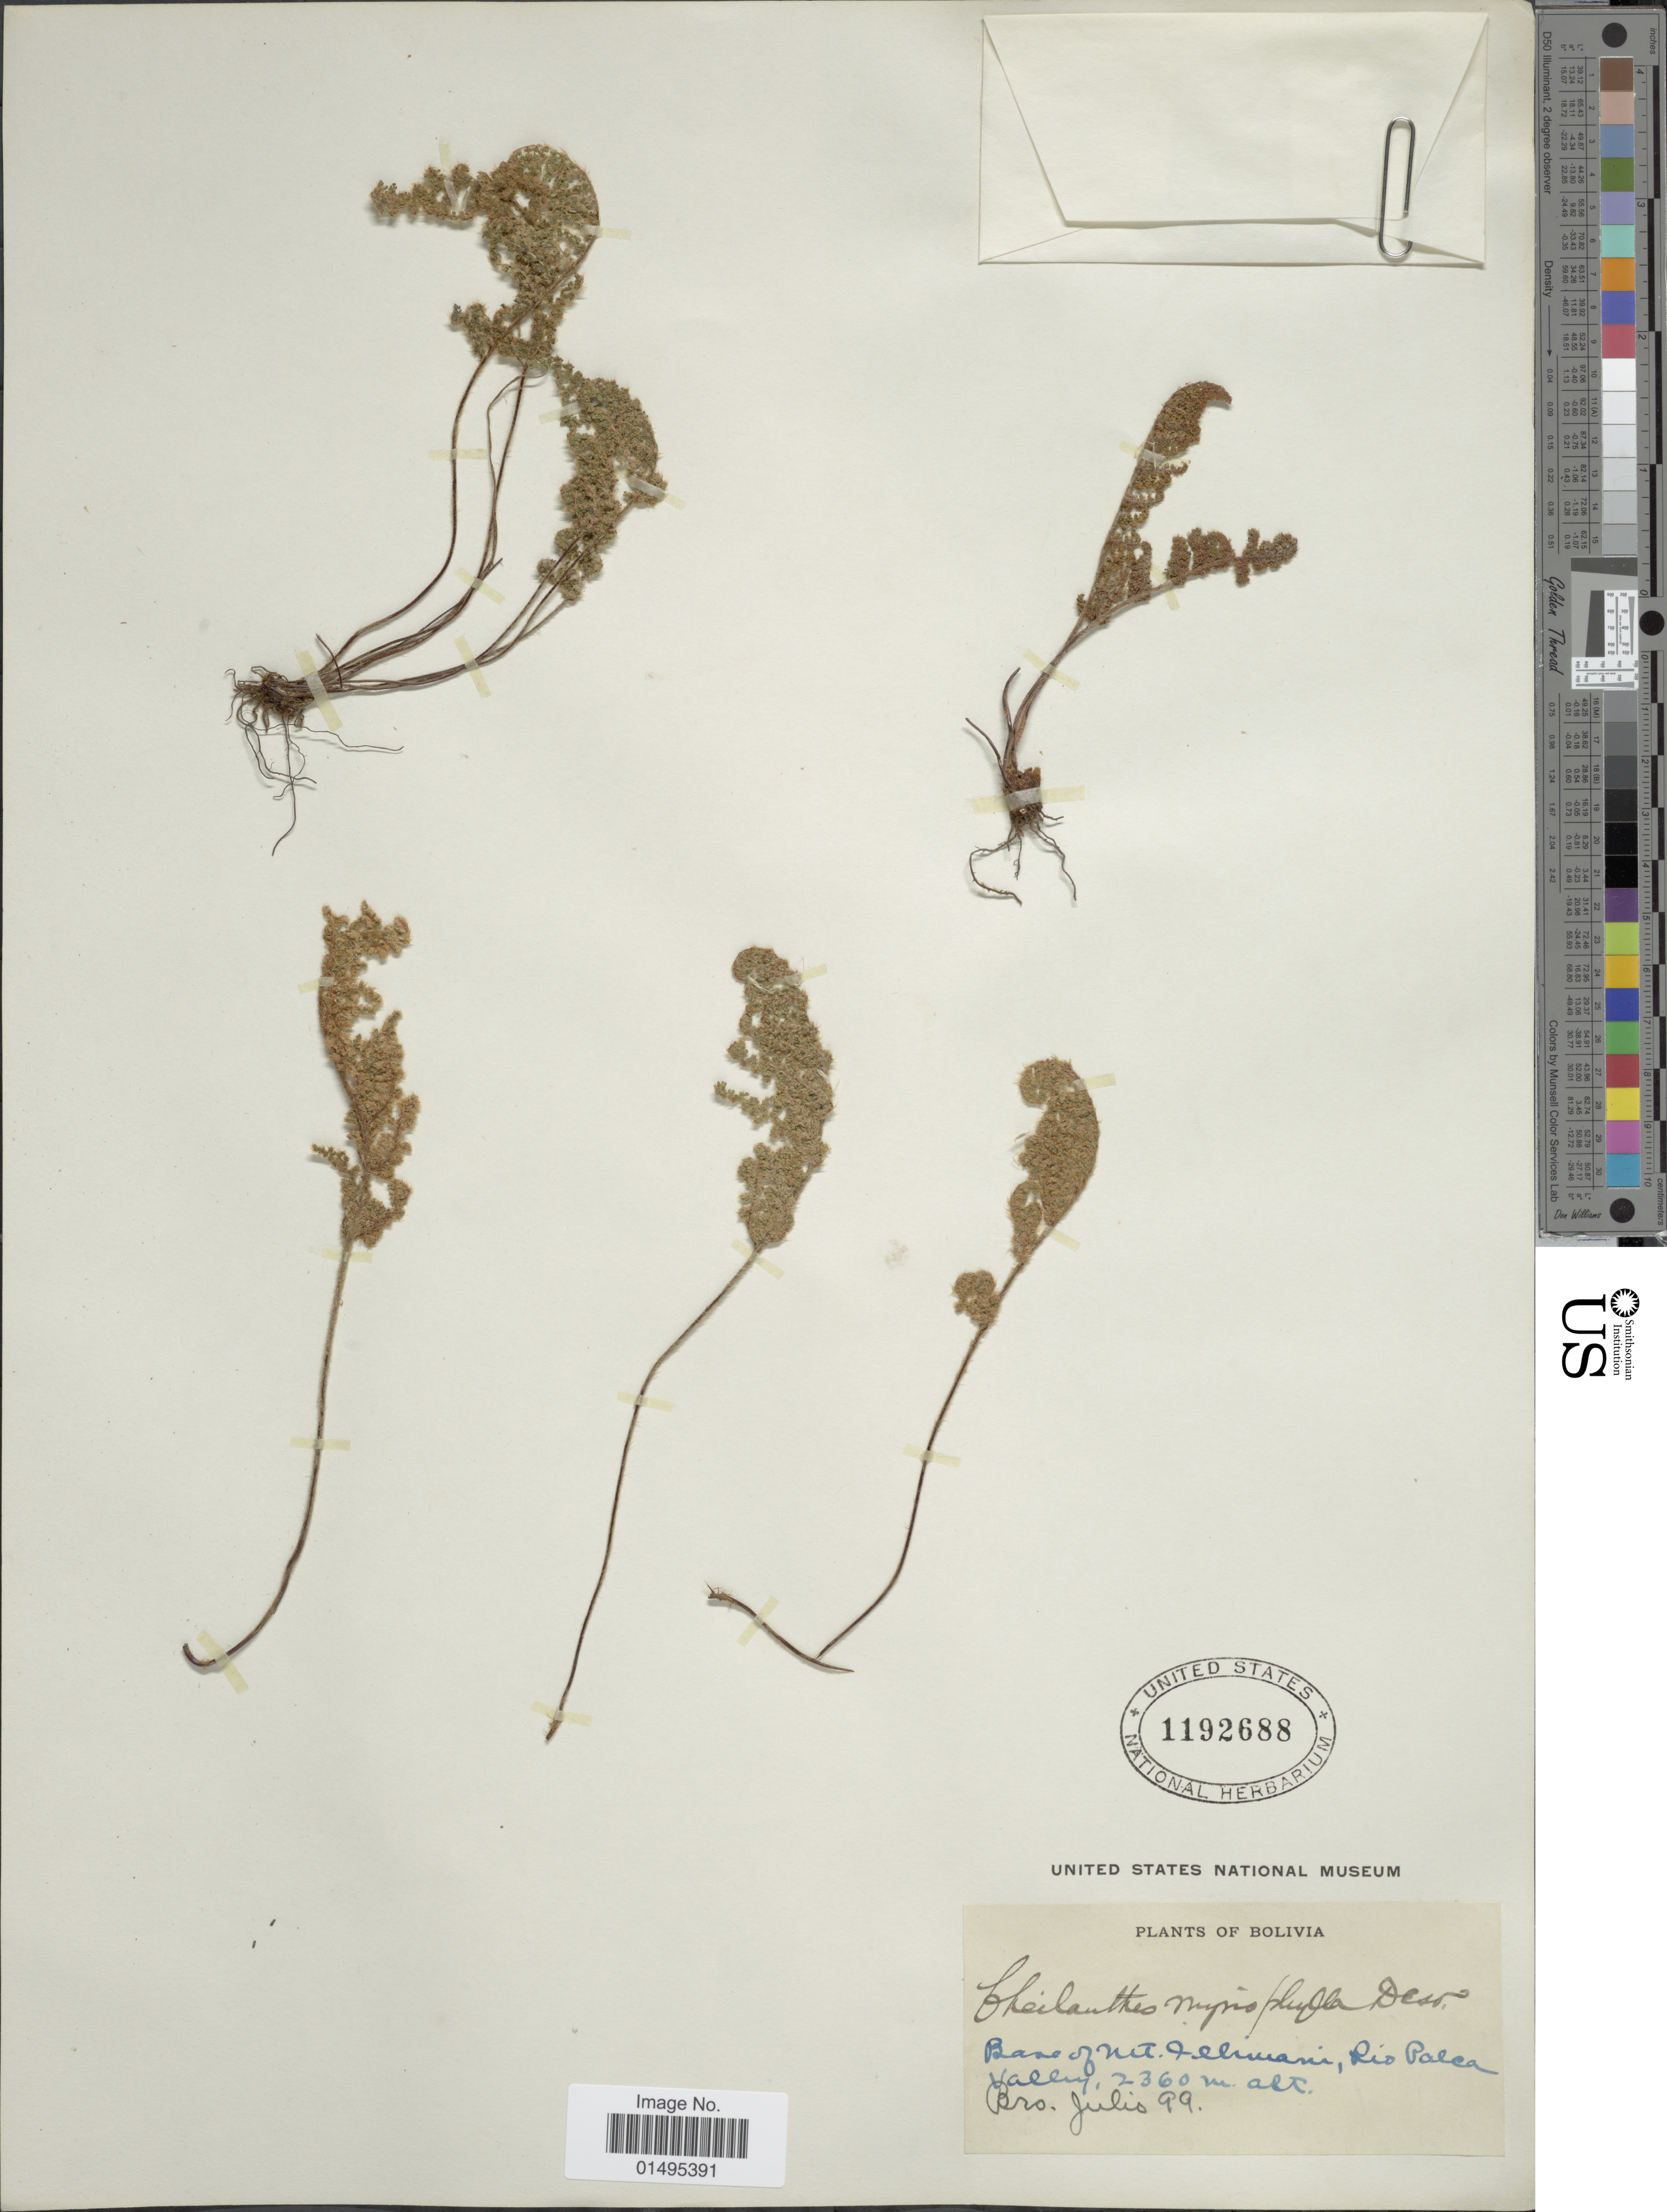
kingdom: Plantae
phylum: Tracheophyta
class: Polypodiopsida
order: Polypodiales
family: Pteridaceae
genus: Myriopteris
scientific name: Myriopteris myriophylla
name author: (Desv.) J. Sm.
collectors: Bro. Julio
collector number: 99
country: Bolivia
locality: Bolivia, Bane of vic. Illimani, Rio Palea Valley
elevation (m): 2360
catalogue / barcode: US 1192688